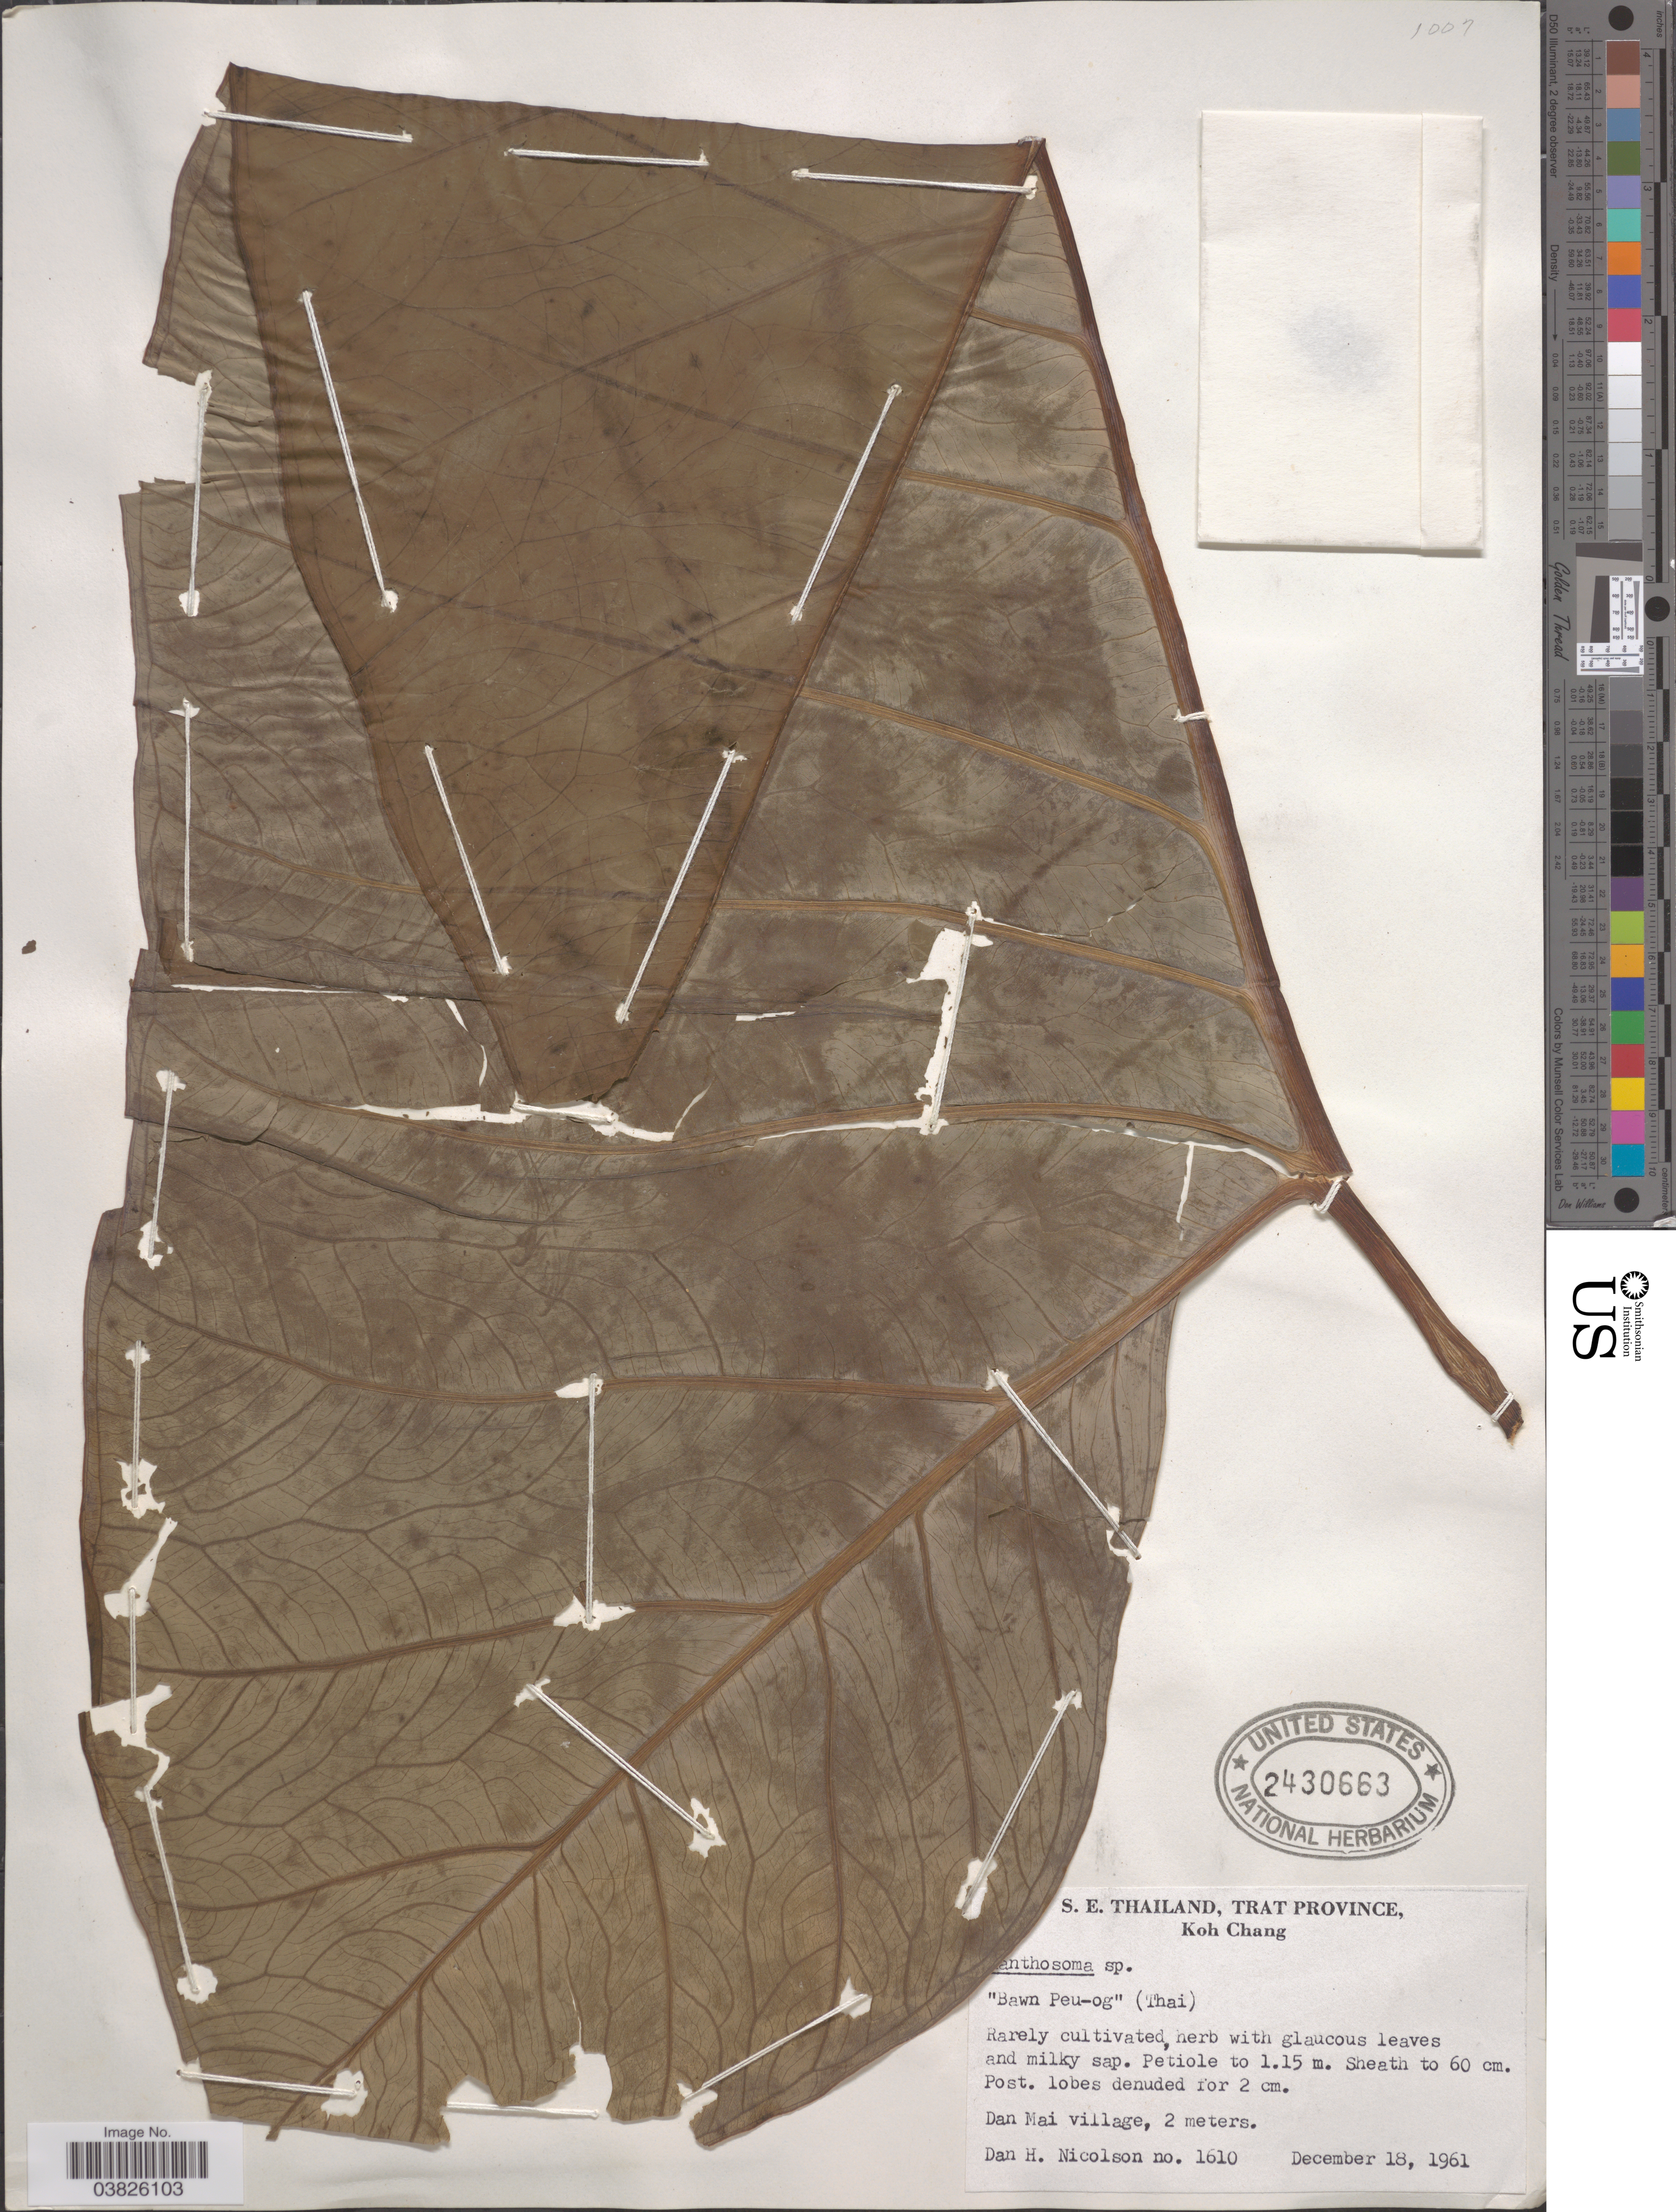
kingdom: Plantae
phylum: Tracheophyta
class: Liliopsida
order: Alismatales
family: Araceae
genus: Xanthosoma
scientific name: Xanthosoma sagittifolium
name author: (L.) Schott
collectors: D. H. Nicolson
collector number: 1610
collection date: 1961-12-18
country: Thailand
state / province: Trat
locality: S. E. Thailand, Koh Chang. Dan Mai village.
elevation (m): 2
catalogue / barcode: US 2430663